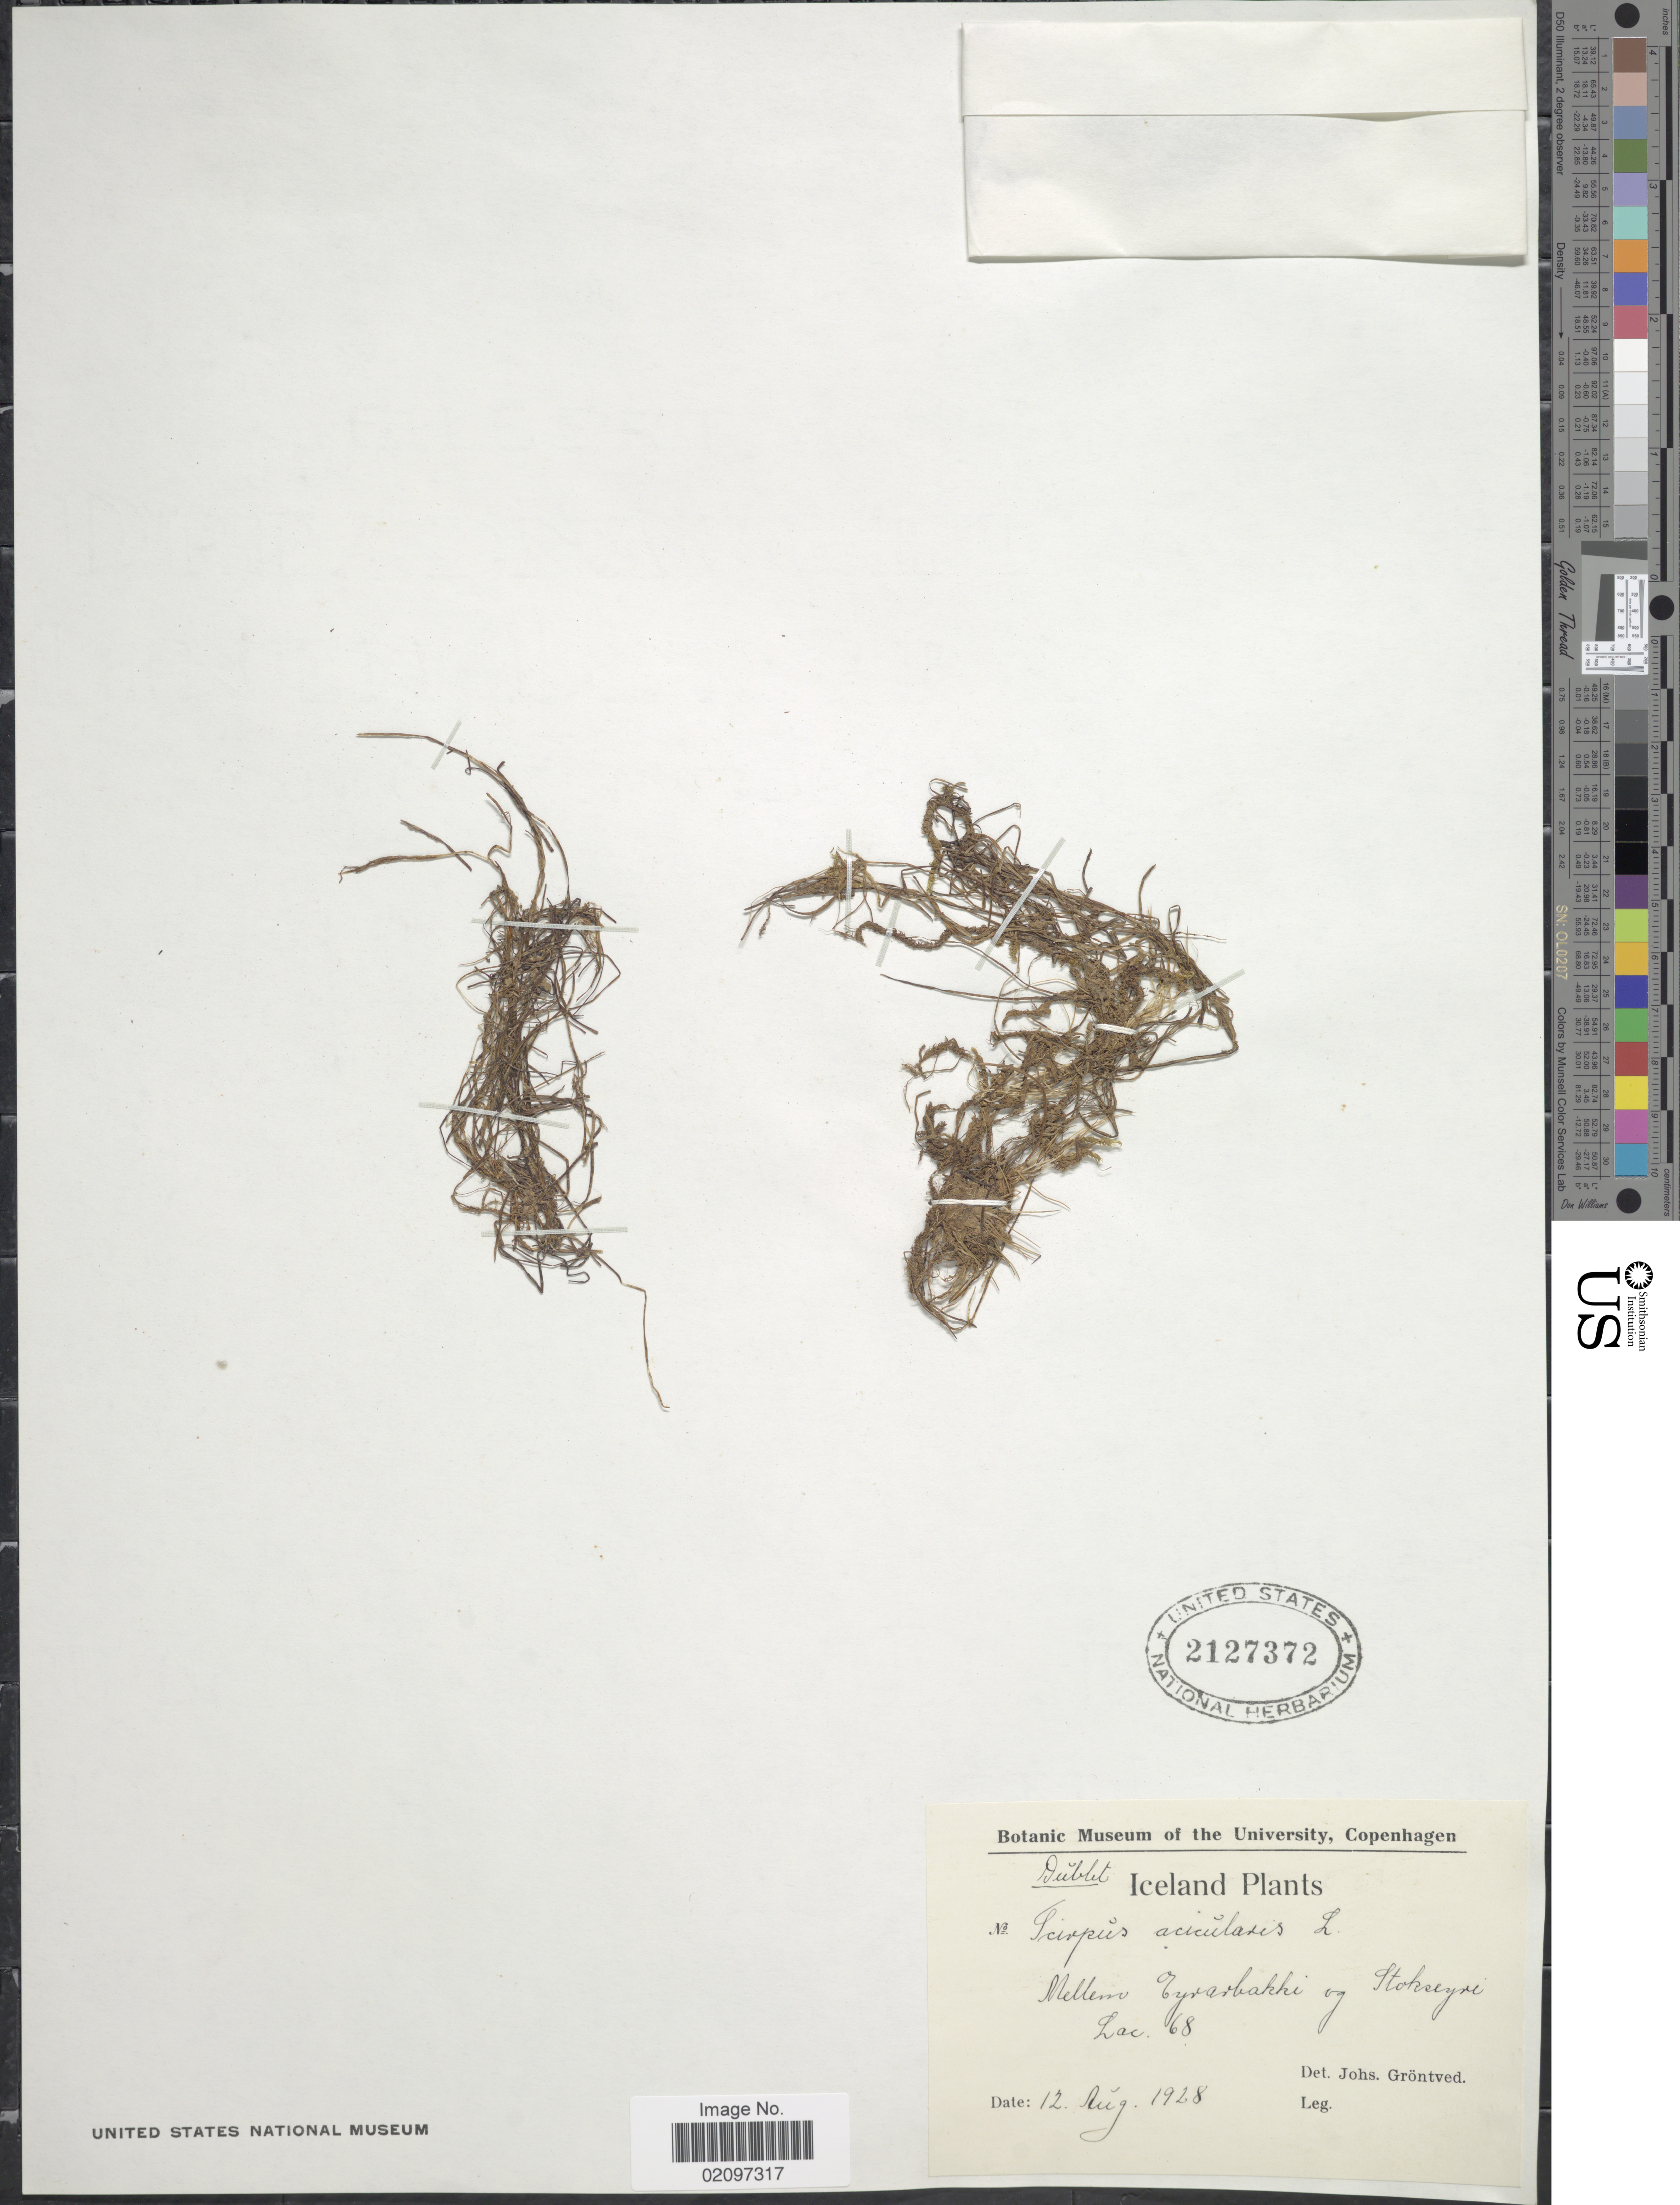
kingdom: Plantae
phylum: Tracheophyta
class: Liliopsida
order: Poales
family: Cyperaceae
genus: Eleocharis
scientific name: Eleocharis acicularis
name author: (L.) Roem. & Schult.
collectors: J. Gröntved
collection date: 1928-08-12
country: Iceland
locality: Mellem Eyrarbakki og Stokseyri. Lac. 68.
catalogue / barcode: US 2127372